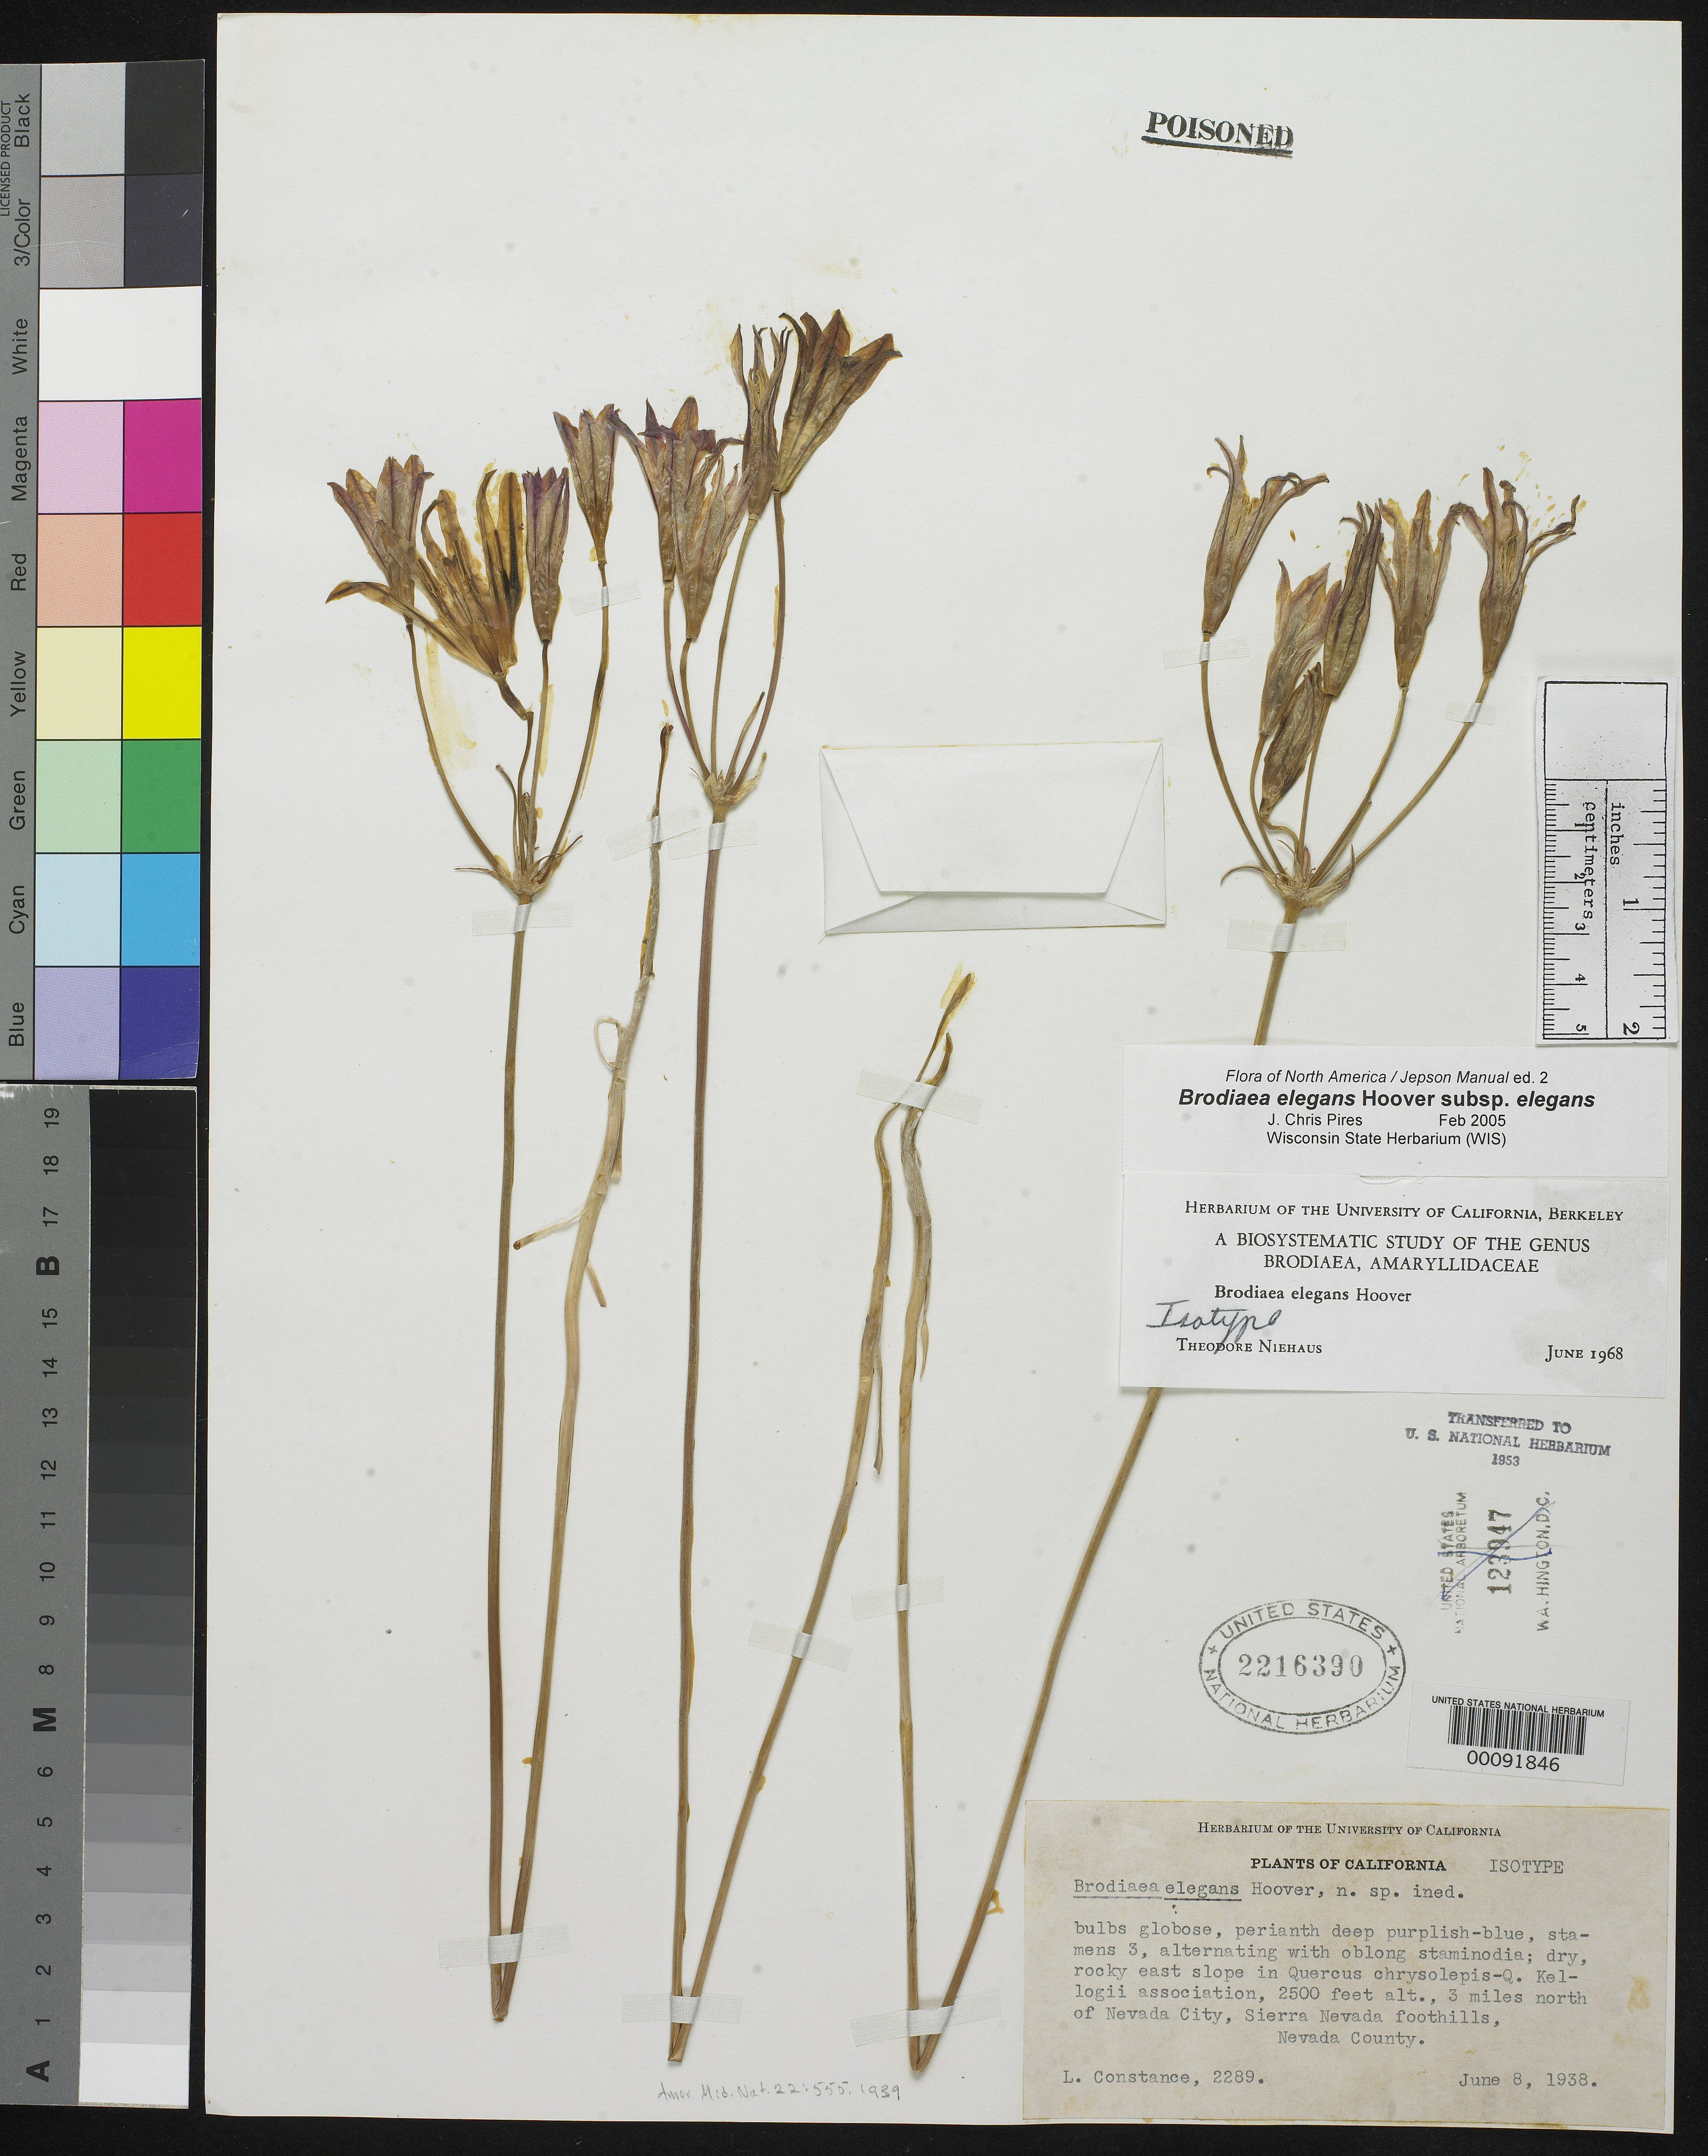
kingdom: Plantae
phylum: Tracheophyta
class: Liliopsida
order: Asparagales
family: Asparagaceae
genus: Brodiaea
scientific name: Brodiaea elegans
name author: Hoover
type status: Isotype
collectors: L. Constance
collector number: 2289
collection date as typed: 08 Jun 1938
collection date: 1938-06-08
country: United States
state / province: California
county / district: Nevada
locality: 3 mi N of Nevada City.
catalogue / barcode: US 2216390